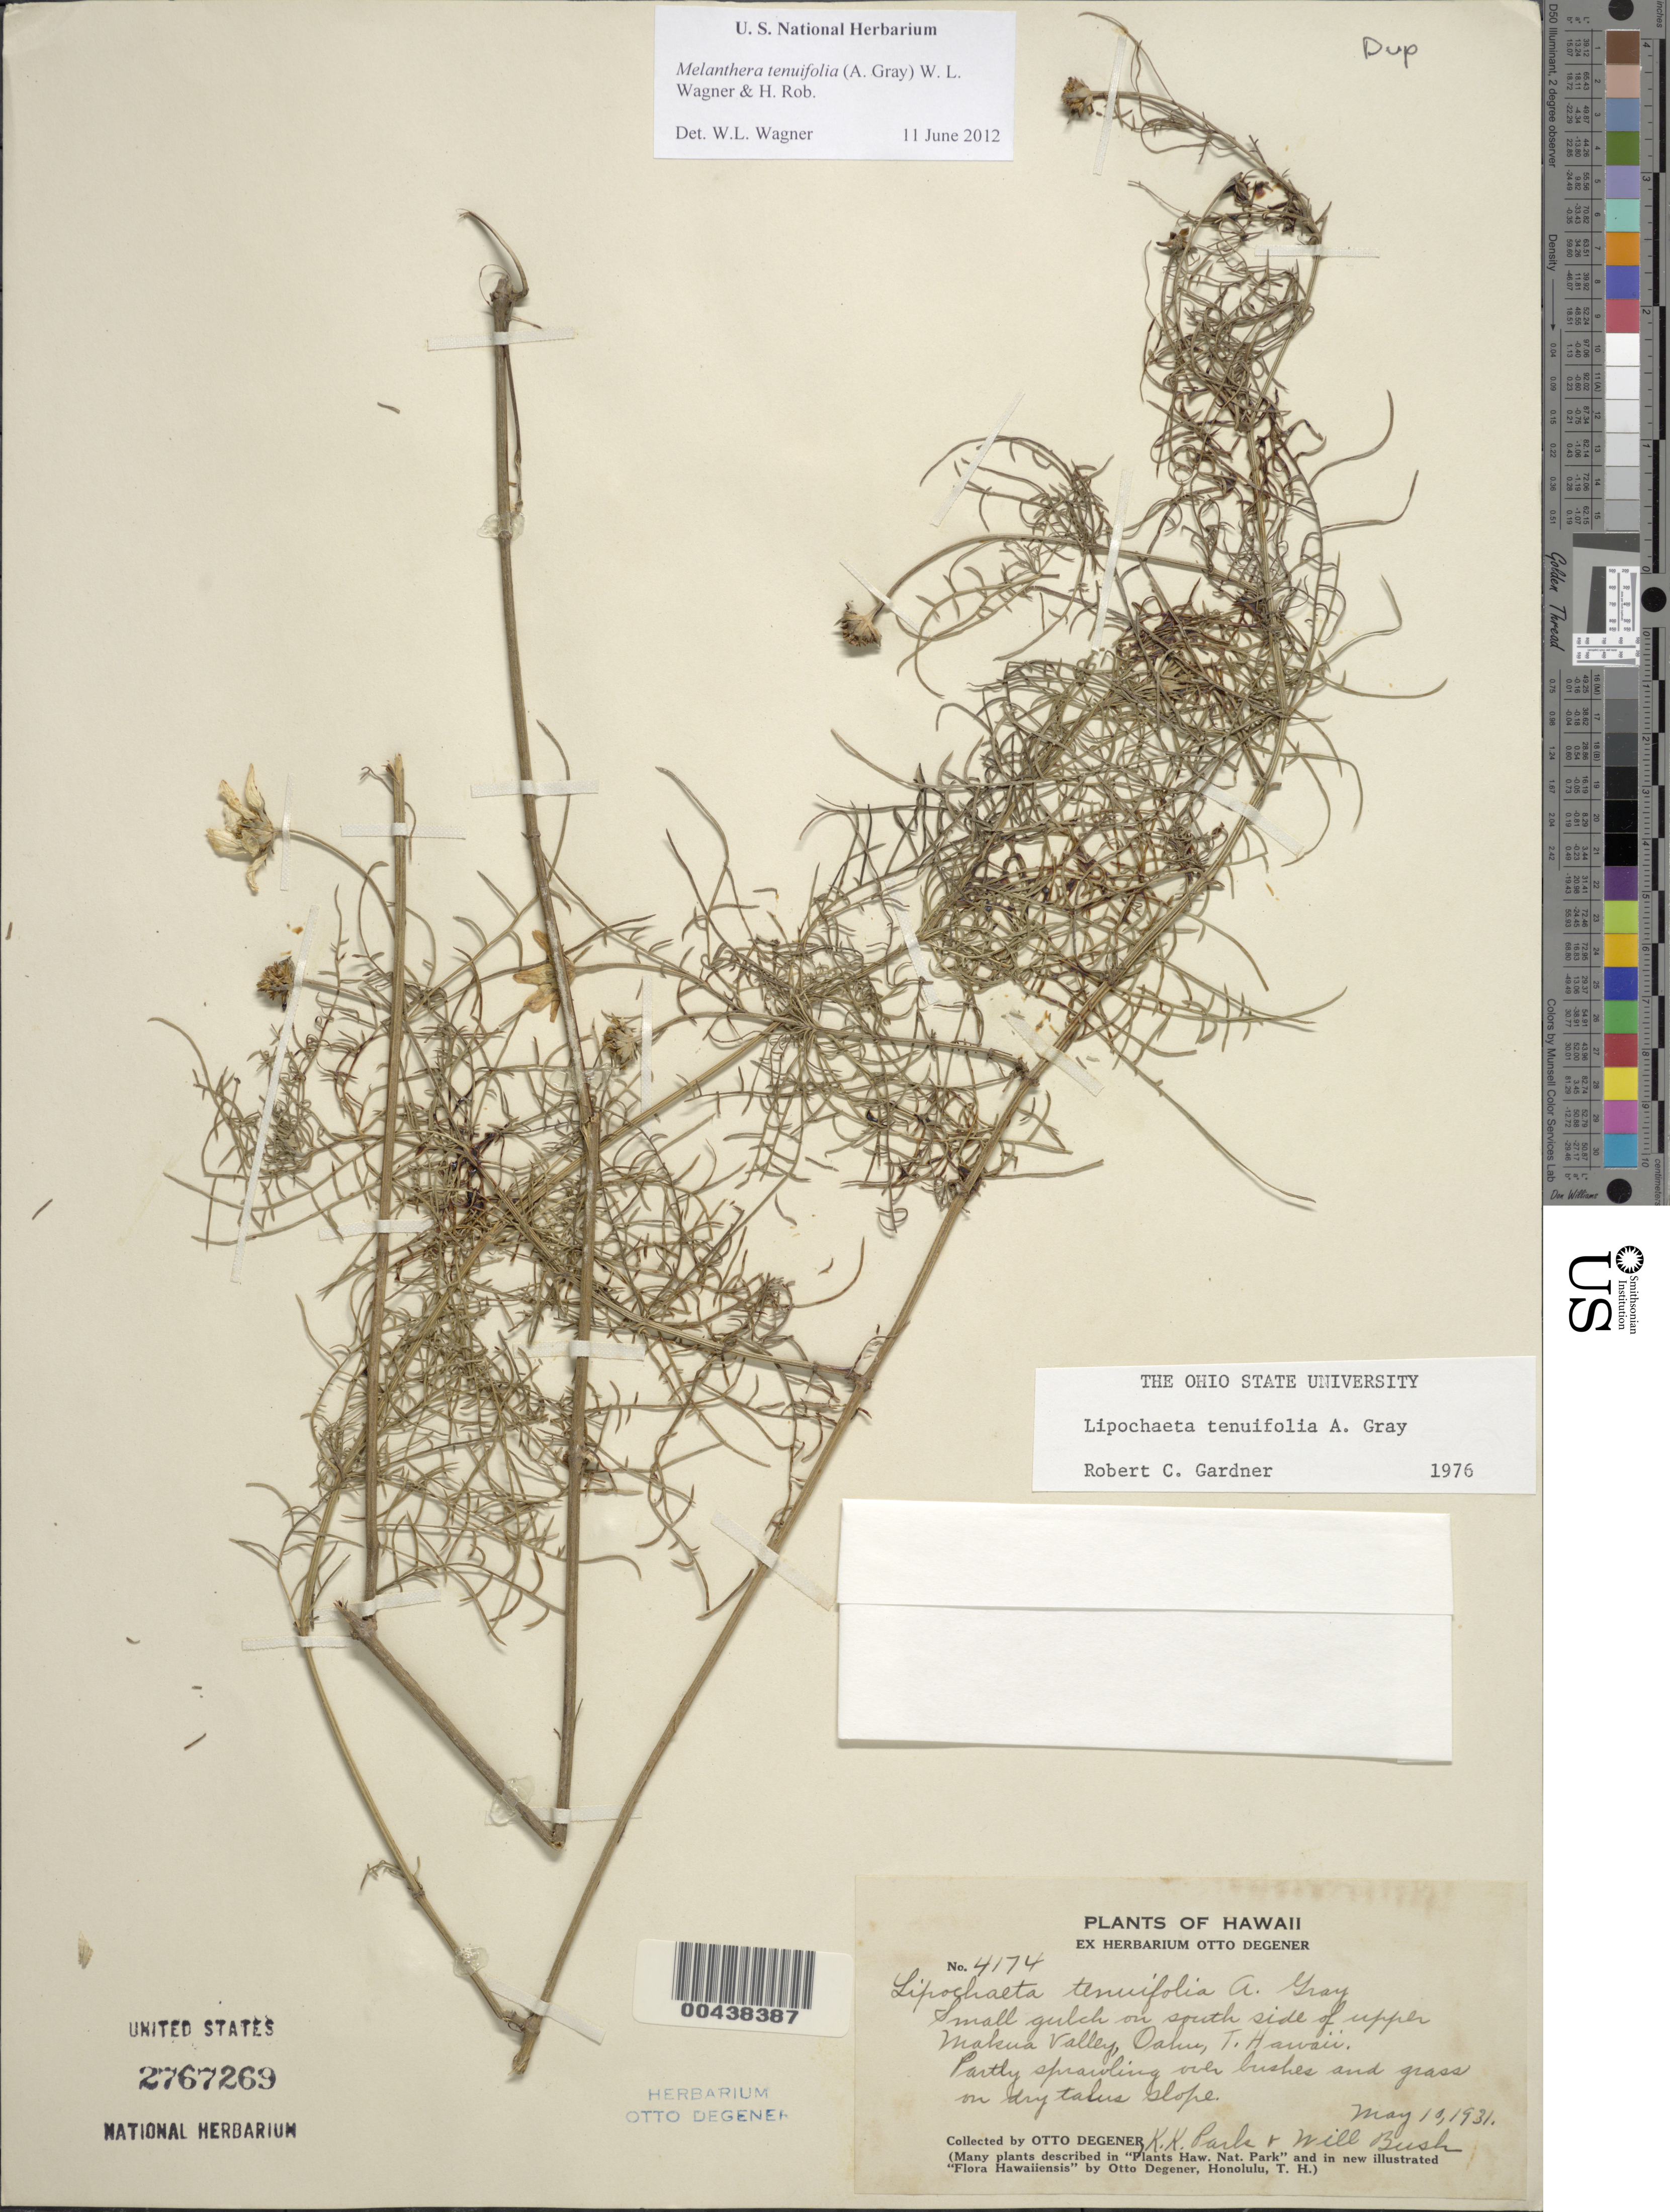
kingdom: Plantae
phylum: Tracheophyta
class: Magnoliopsida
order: Asterales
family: Asteraceae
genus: Wollastonia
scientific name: Wollastonia tenuifolia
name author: (A. Gray) Orchard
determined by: Wagner, W. L., (BOT), Smithsonian Institution - National Museum of Natural History (UNITED STATES)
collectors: O. Degener, K. Park & W. Bush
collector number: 4174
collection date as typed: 10 May 1931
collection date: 1931-05-10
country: United States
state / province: Hawaii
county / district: Honolulu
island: Oahu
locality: Small gulch on S side of upper Makua Valley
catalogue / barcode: US 2767269